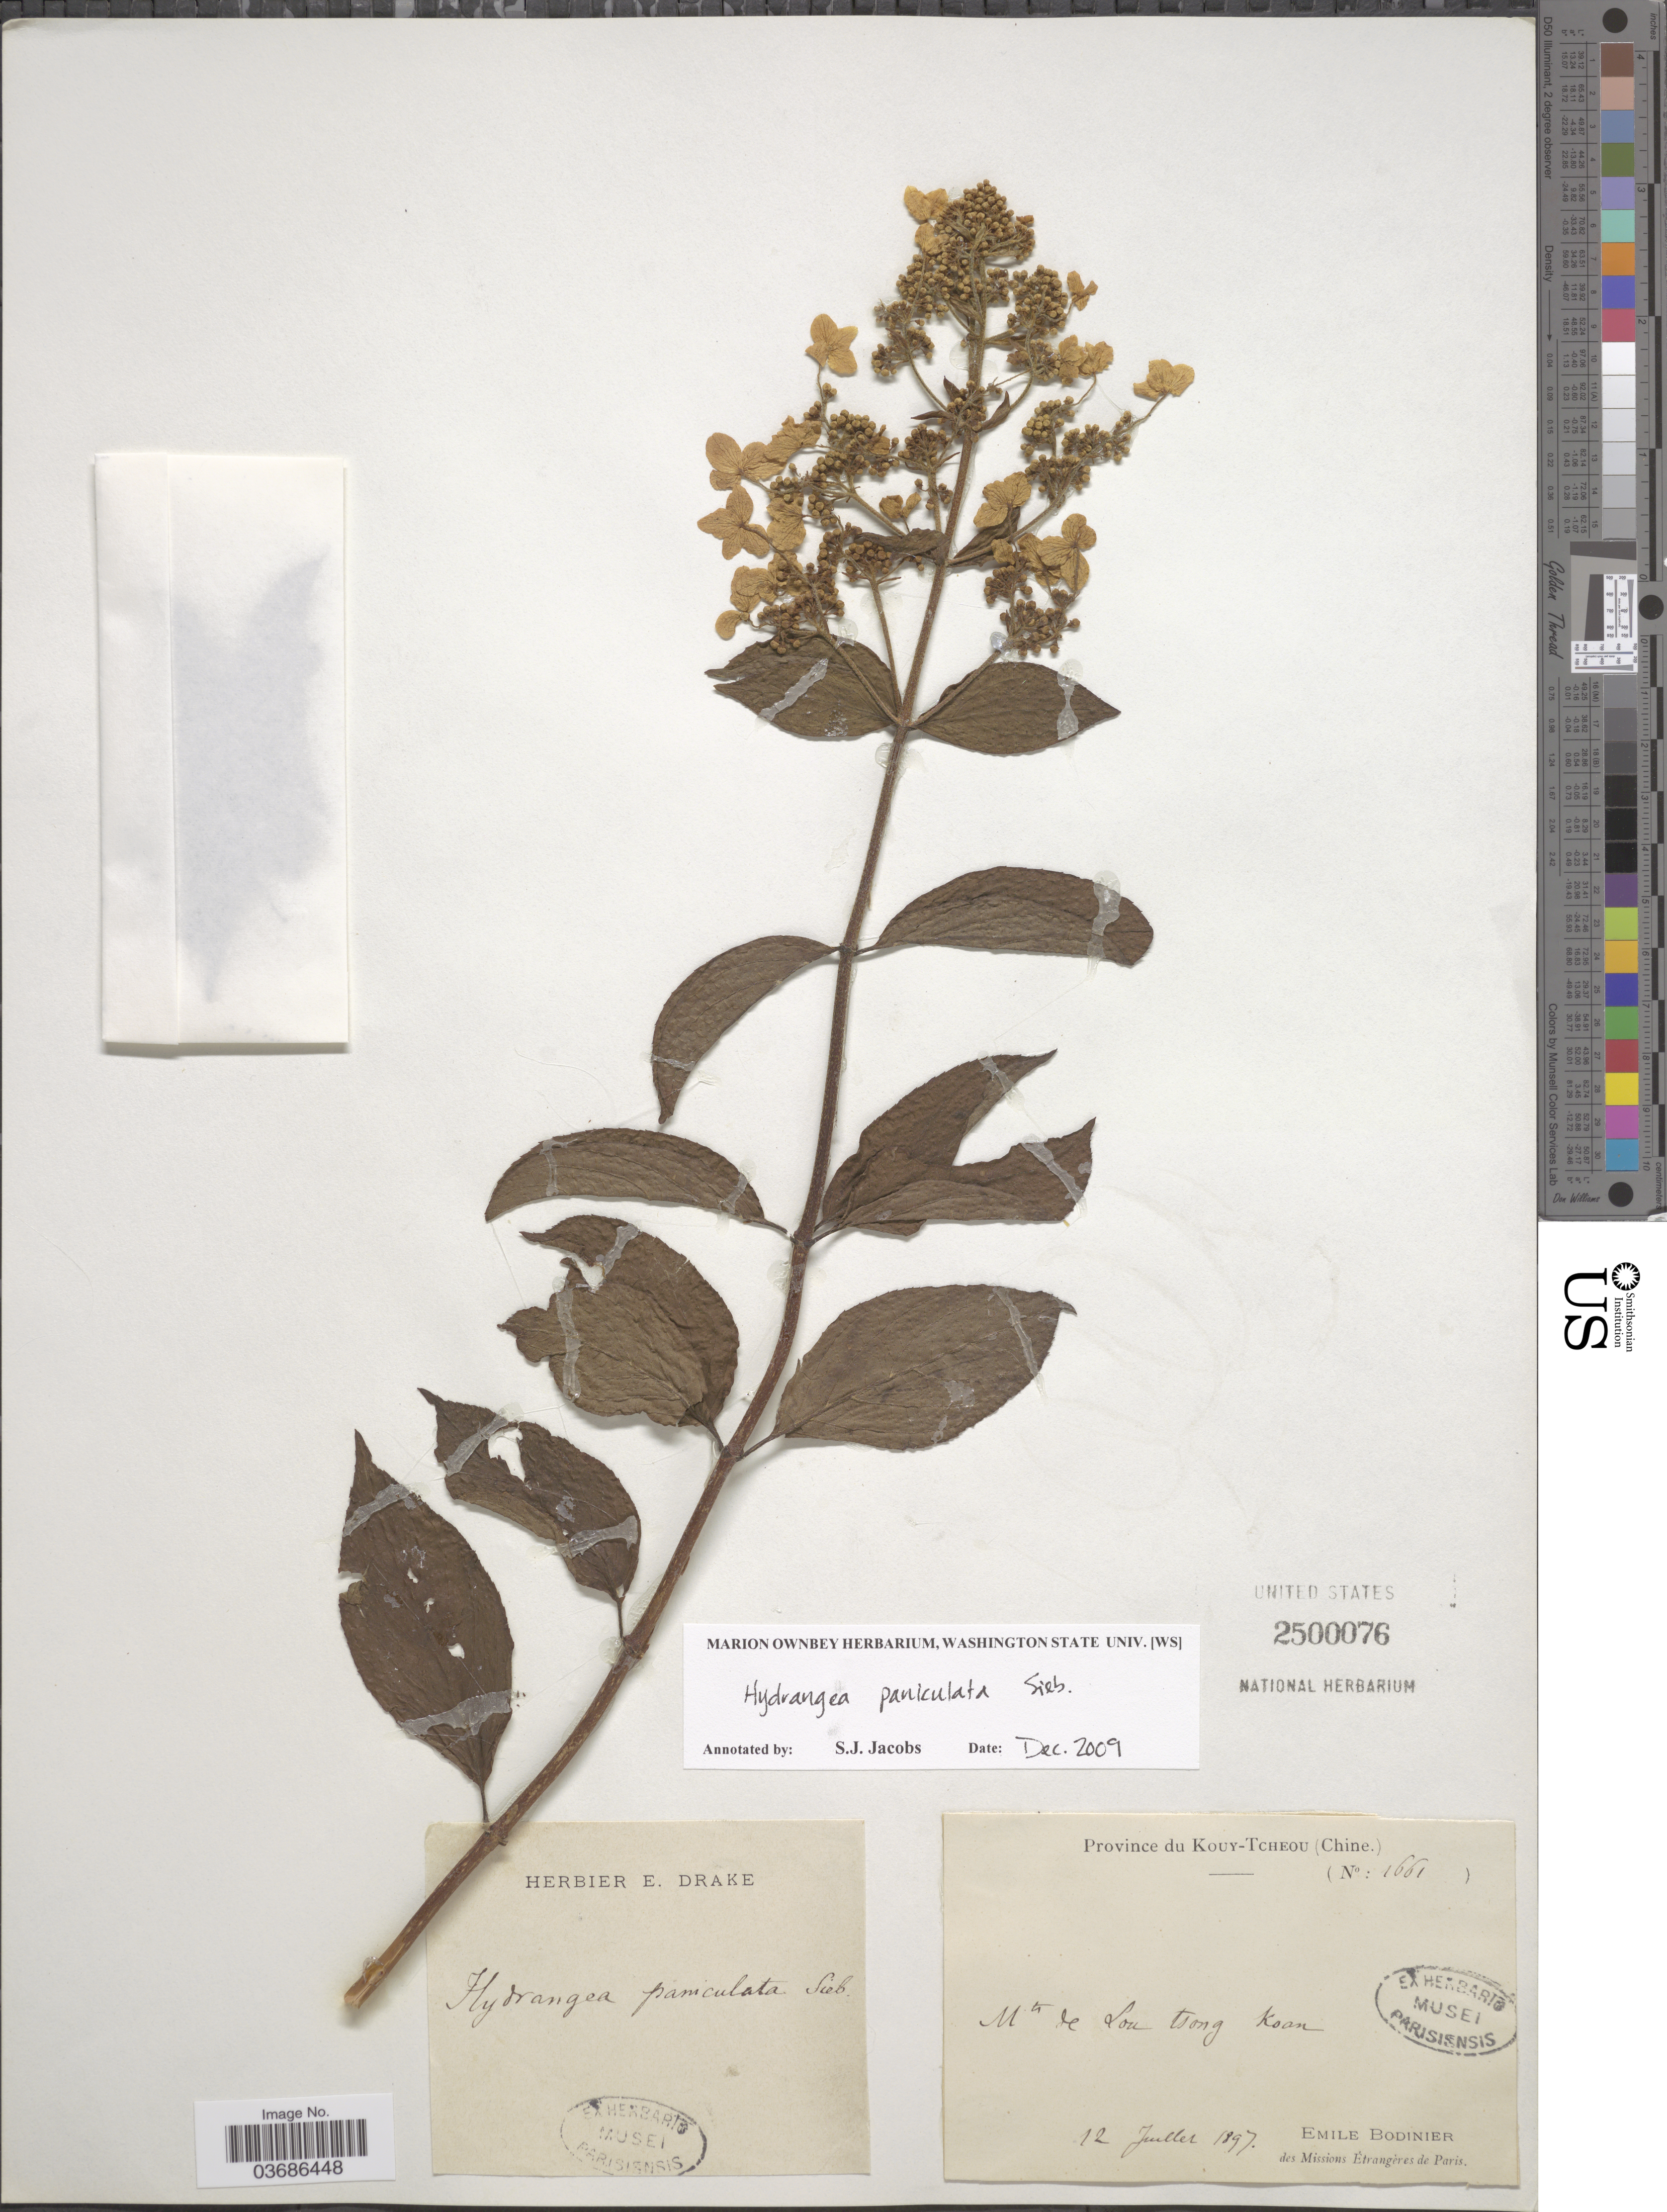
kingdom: Plantae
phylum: Tracheophyta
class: Magnoliopsida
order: Cornales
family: Hydrangeaceae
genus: Hydrangea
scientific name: Hydrangea paniculata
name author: Siebold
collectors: E. Bodinier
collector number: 1661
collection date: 1897-07-12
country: China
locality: Province du Kouy-Tcheou. Mts de Lou [interpreted] tsong [interpreted] koan [interpreted]. Emile Bodinier des Missions Étrangéres de Paris.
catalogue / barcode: US 2500076